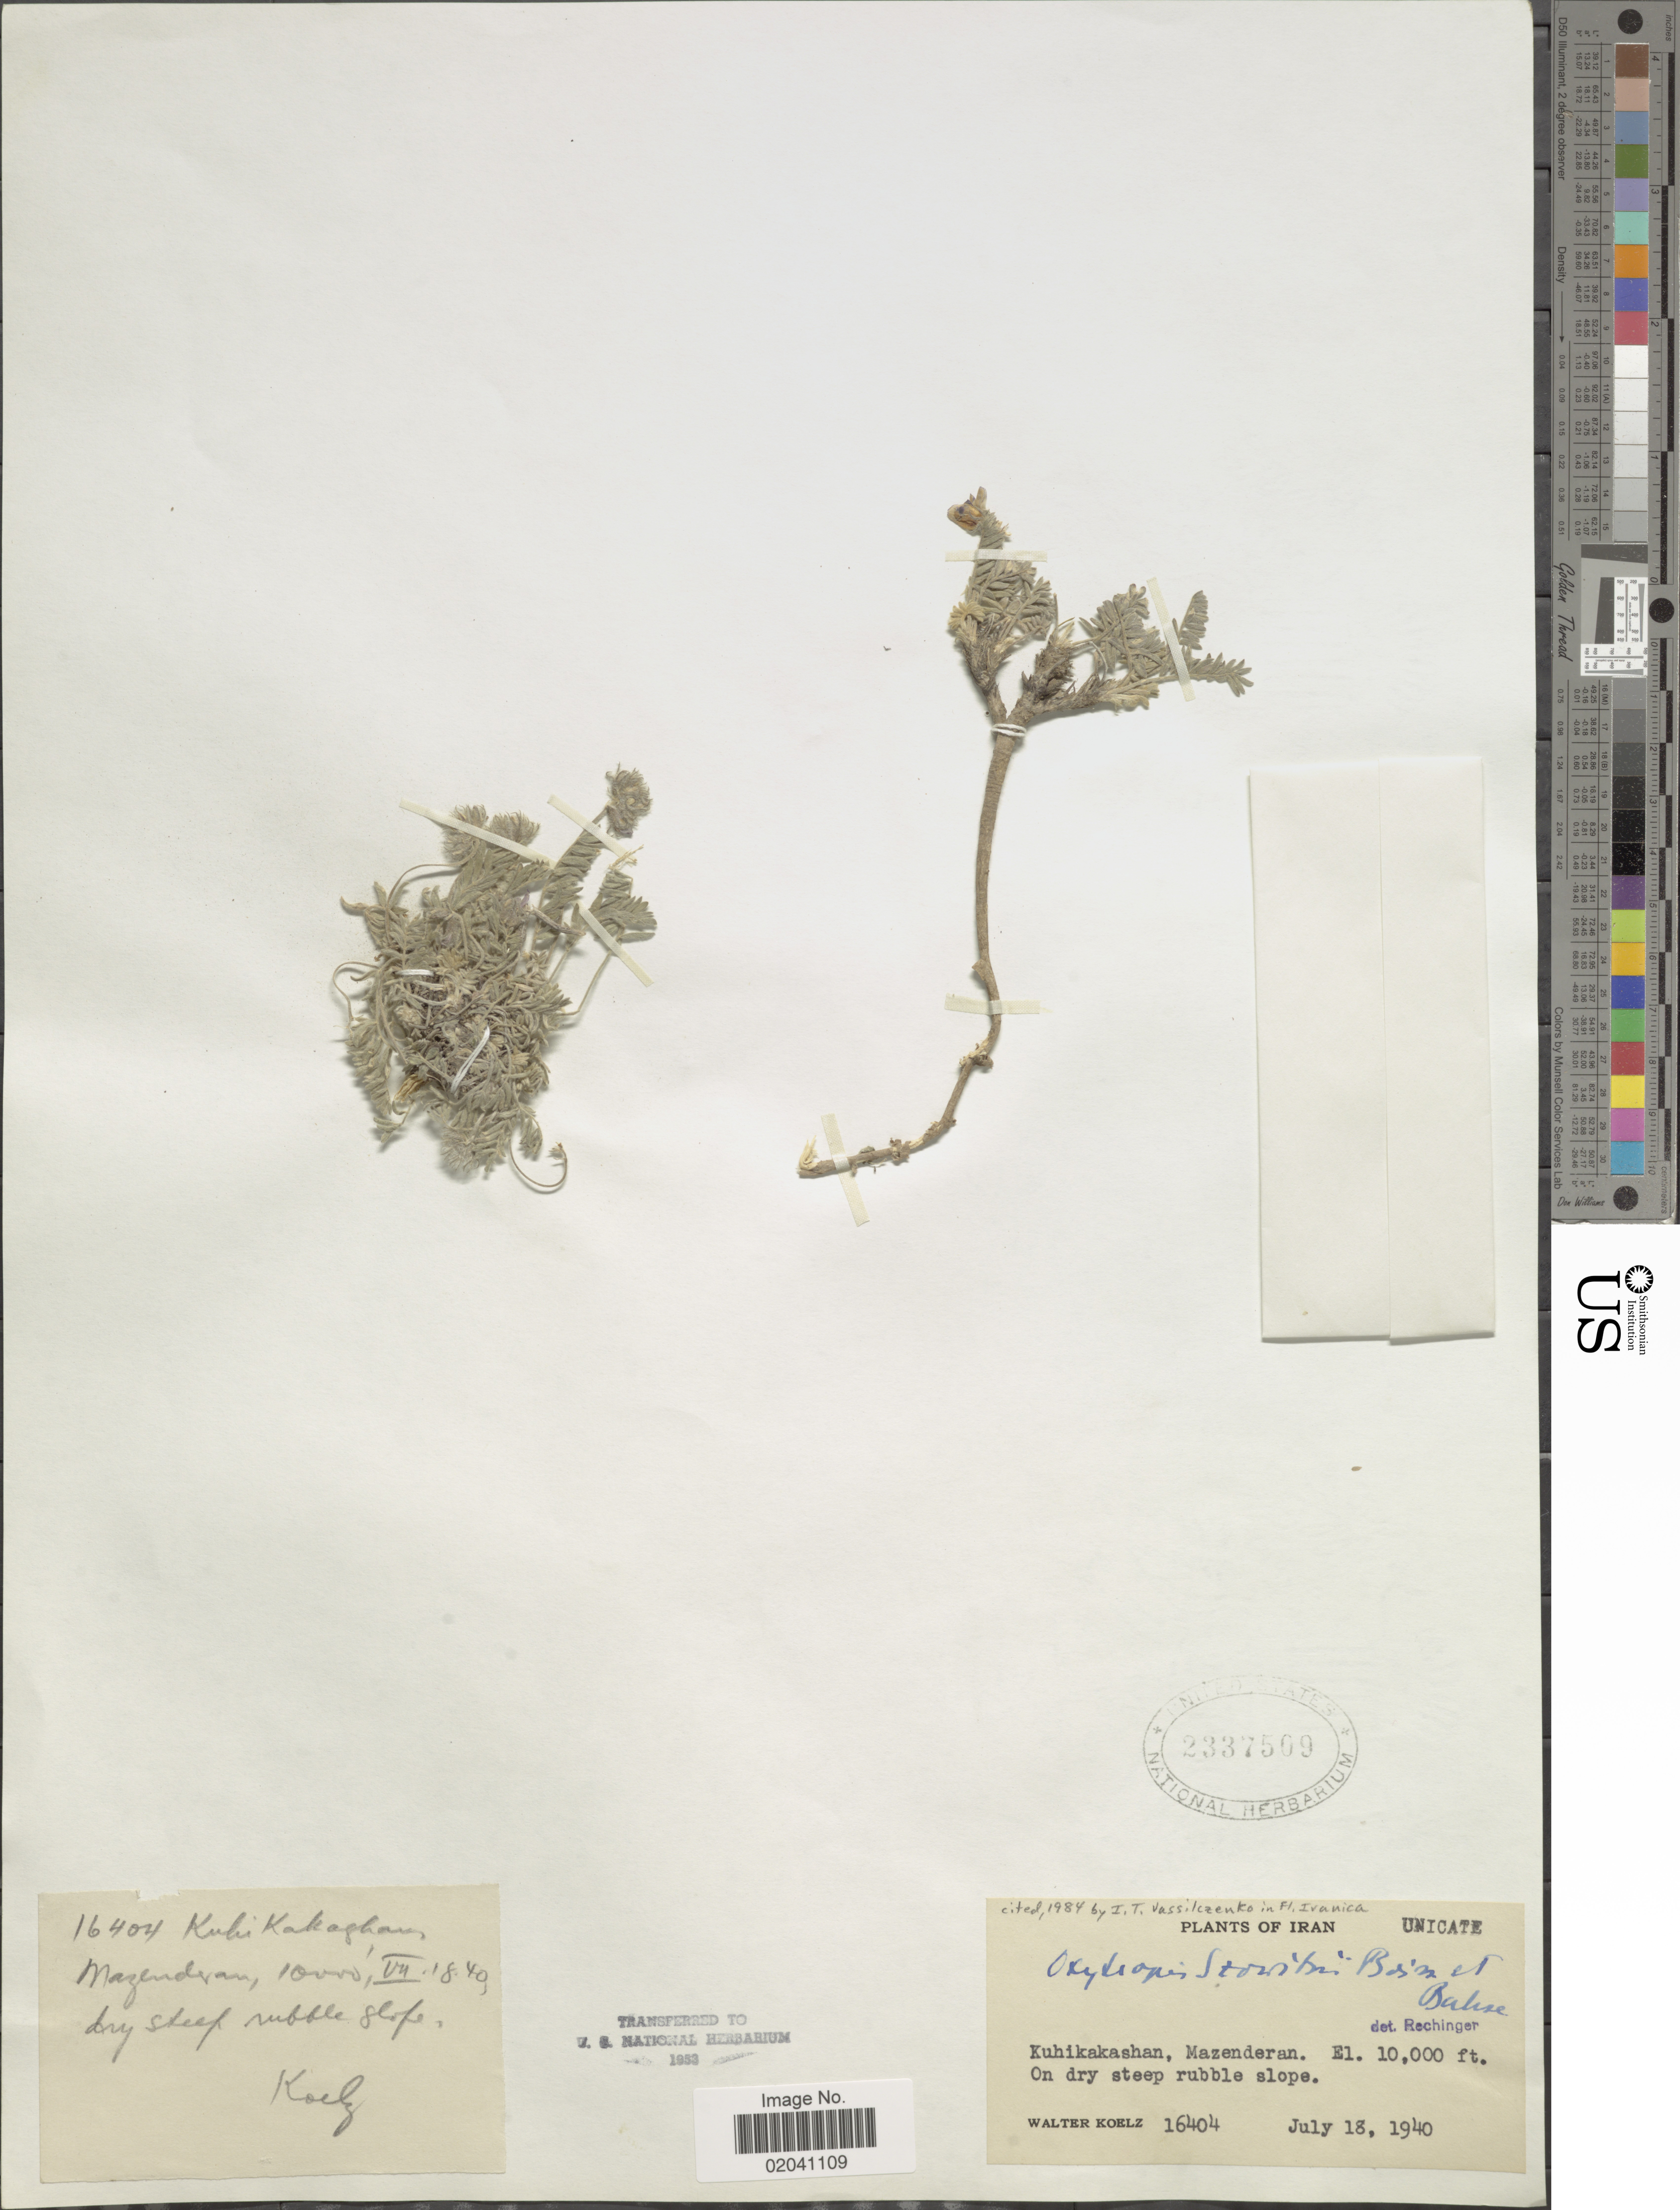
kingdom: Plantae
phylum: Tracheophyta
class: Magnoliopsida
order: Fabales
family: Fabaceae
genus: Oxytropis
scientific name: Oxytropis szovitsii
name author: Boiss. & Buhse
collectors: W. N. Koelz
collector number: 16404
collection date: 1940-07-18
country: Iran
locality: Kuhikakashan, Mazenderan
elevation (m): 3048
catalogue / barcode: US 2337569